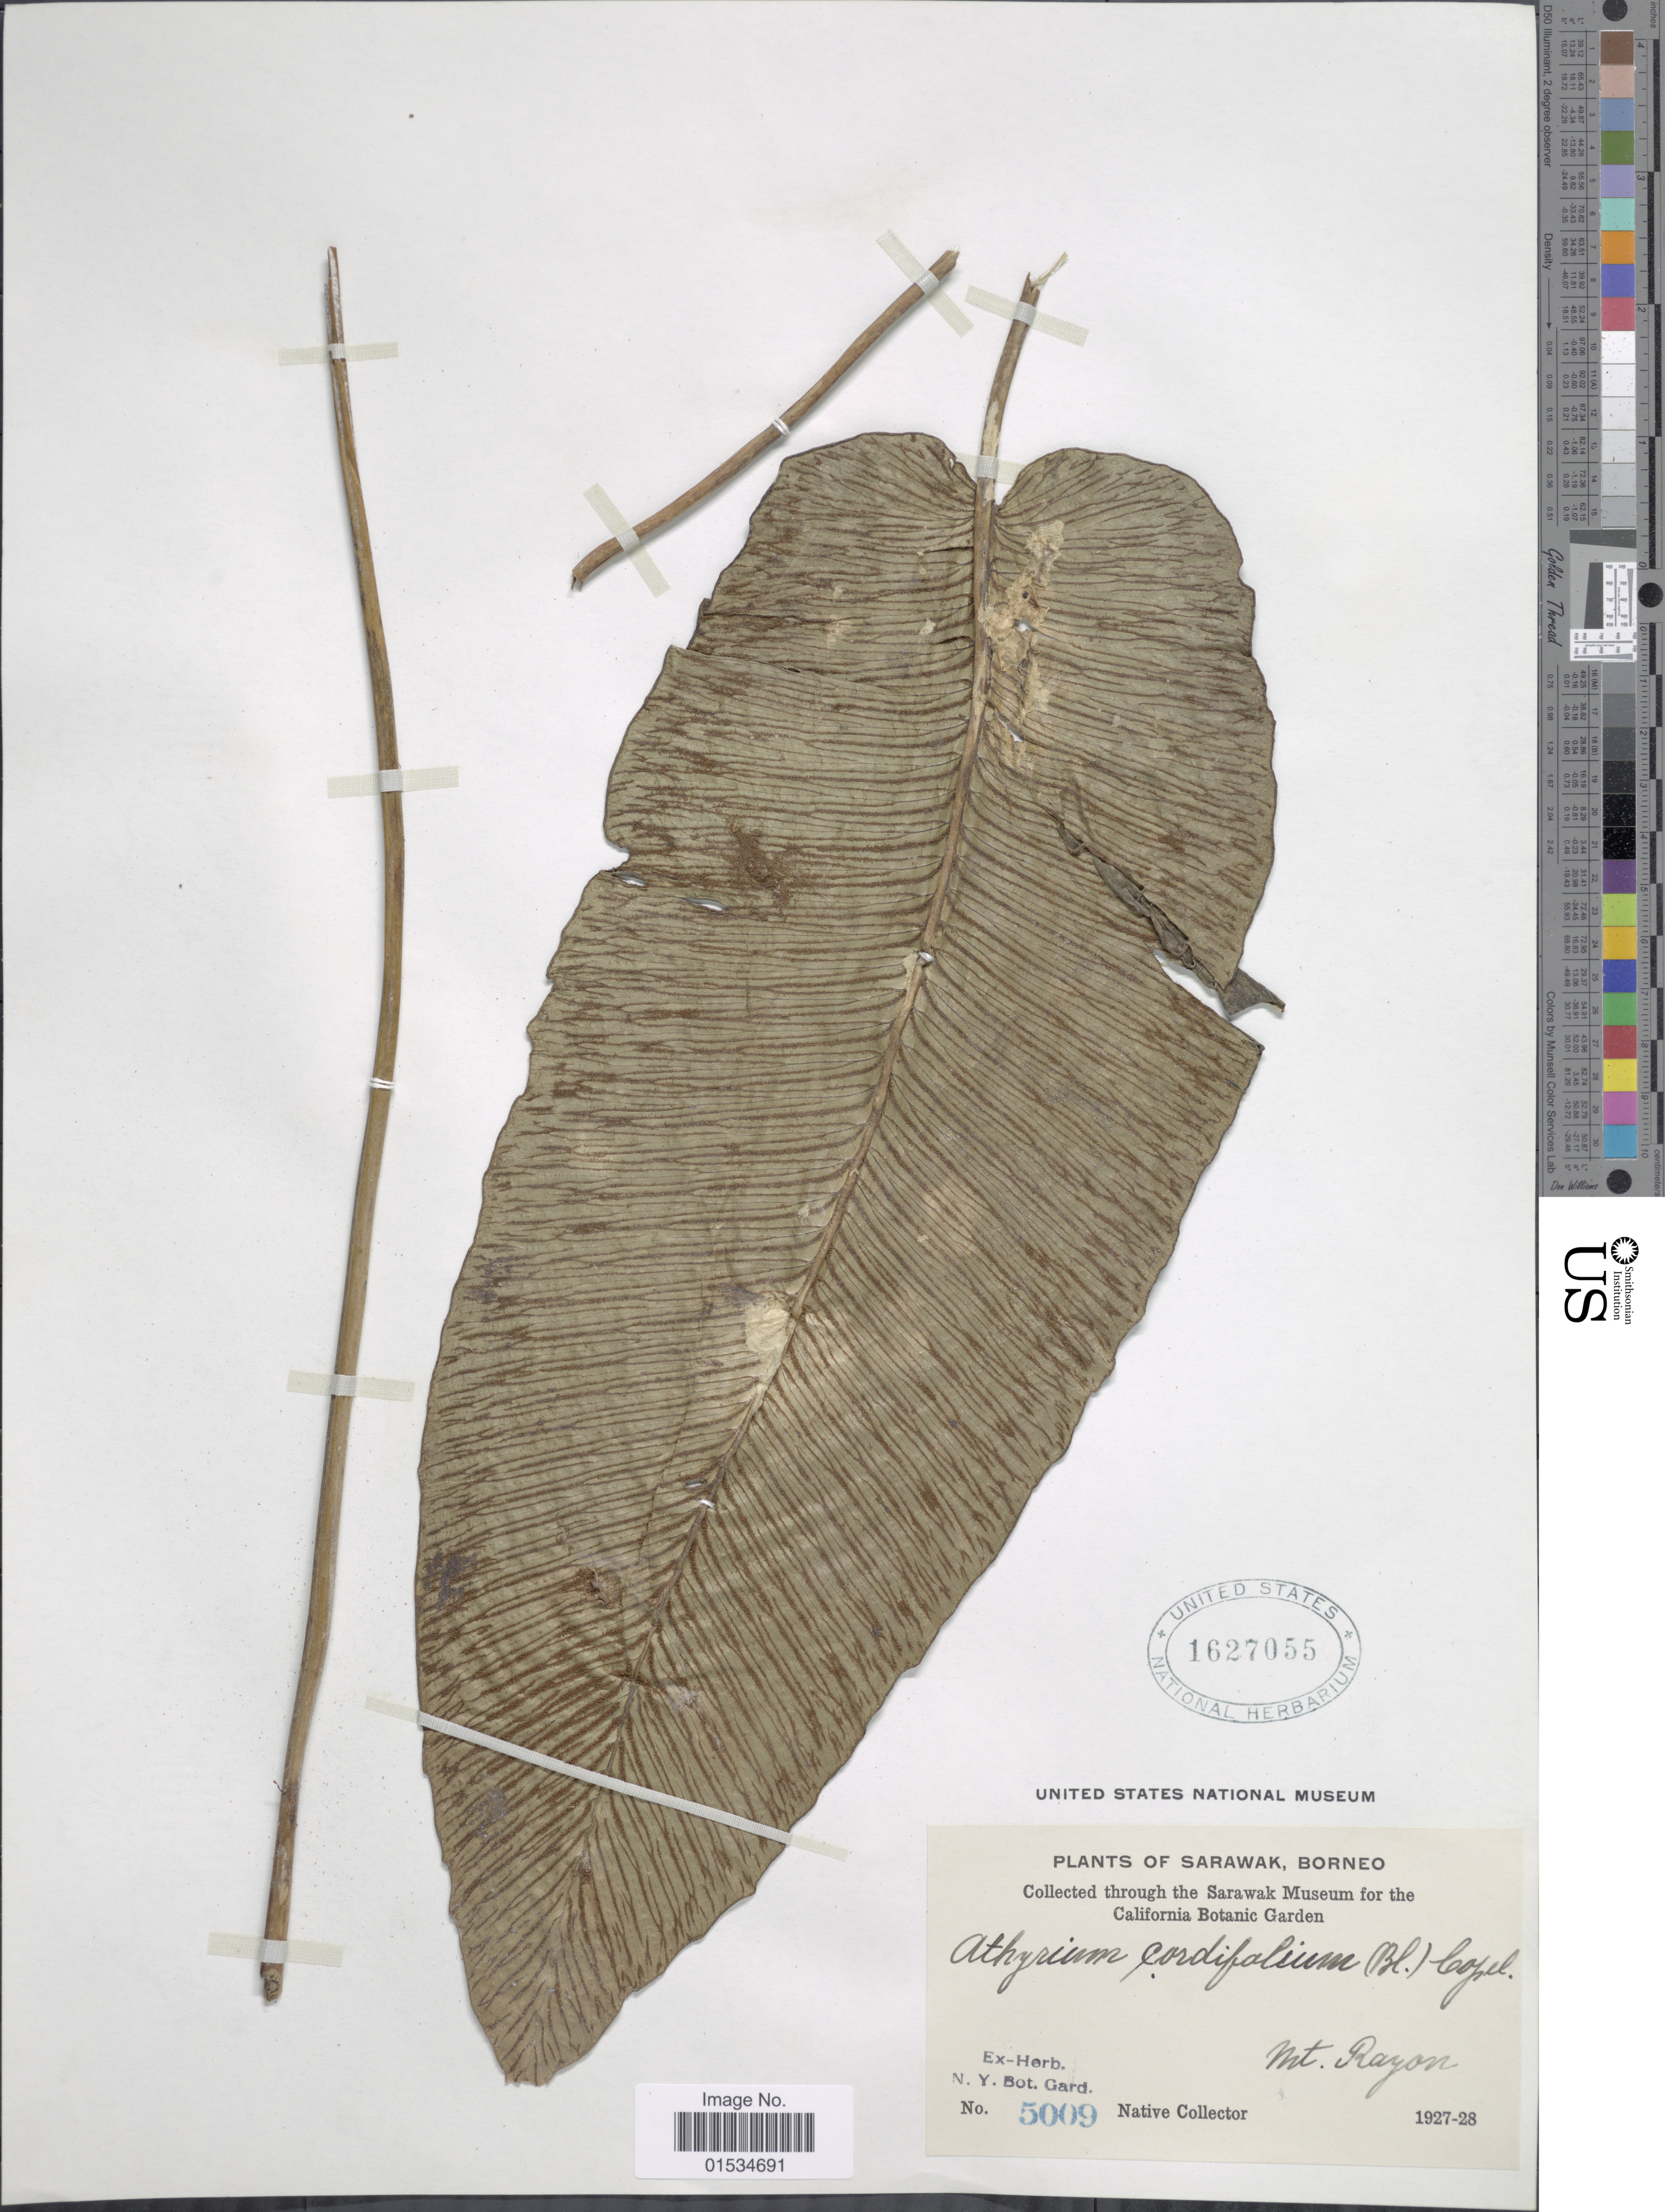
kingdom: Plantae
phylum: Tracheophyta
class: Polypodiopsida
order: Polypodiales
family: Athyriaceae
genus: Diplazium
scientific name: Diplazium cordifolium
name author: Blume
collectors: Native collector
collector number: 5009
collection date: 1927/1928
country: Malaysia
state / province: Sarawak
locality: Borneo, Mt. Ranyon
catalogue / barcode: US 1627055